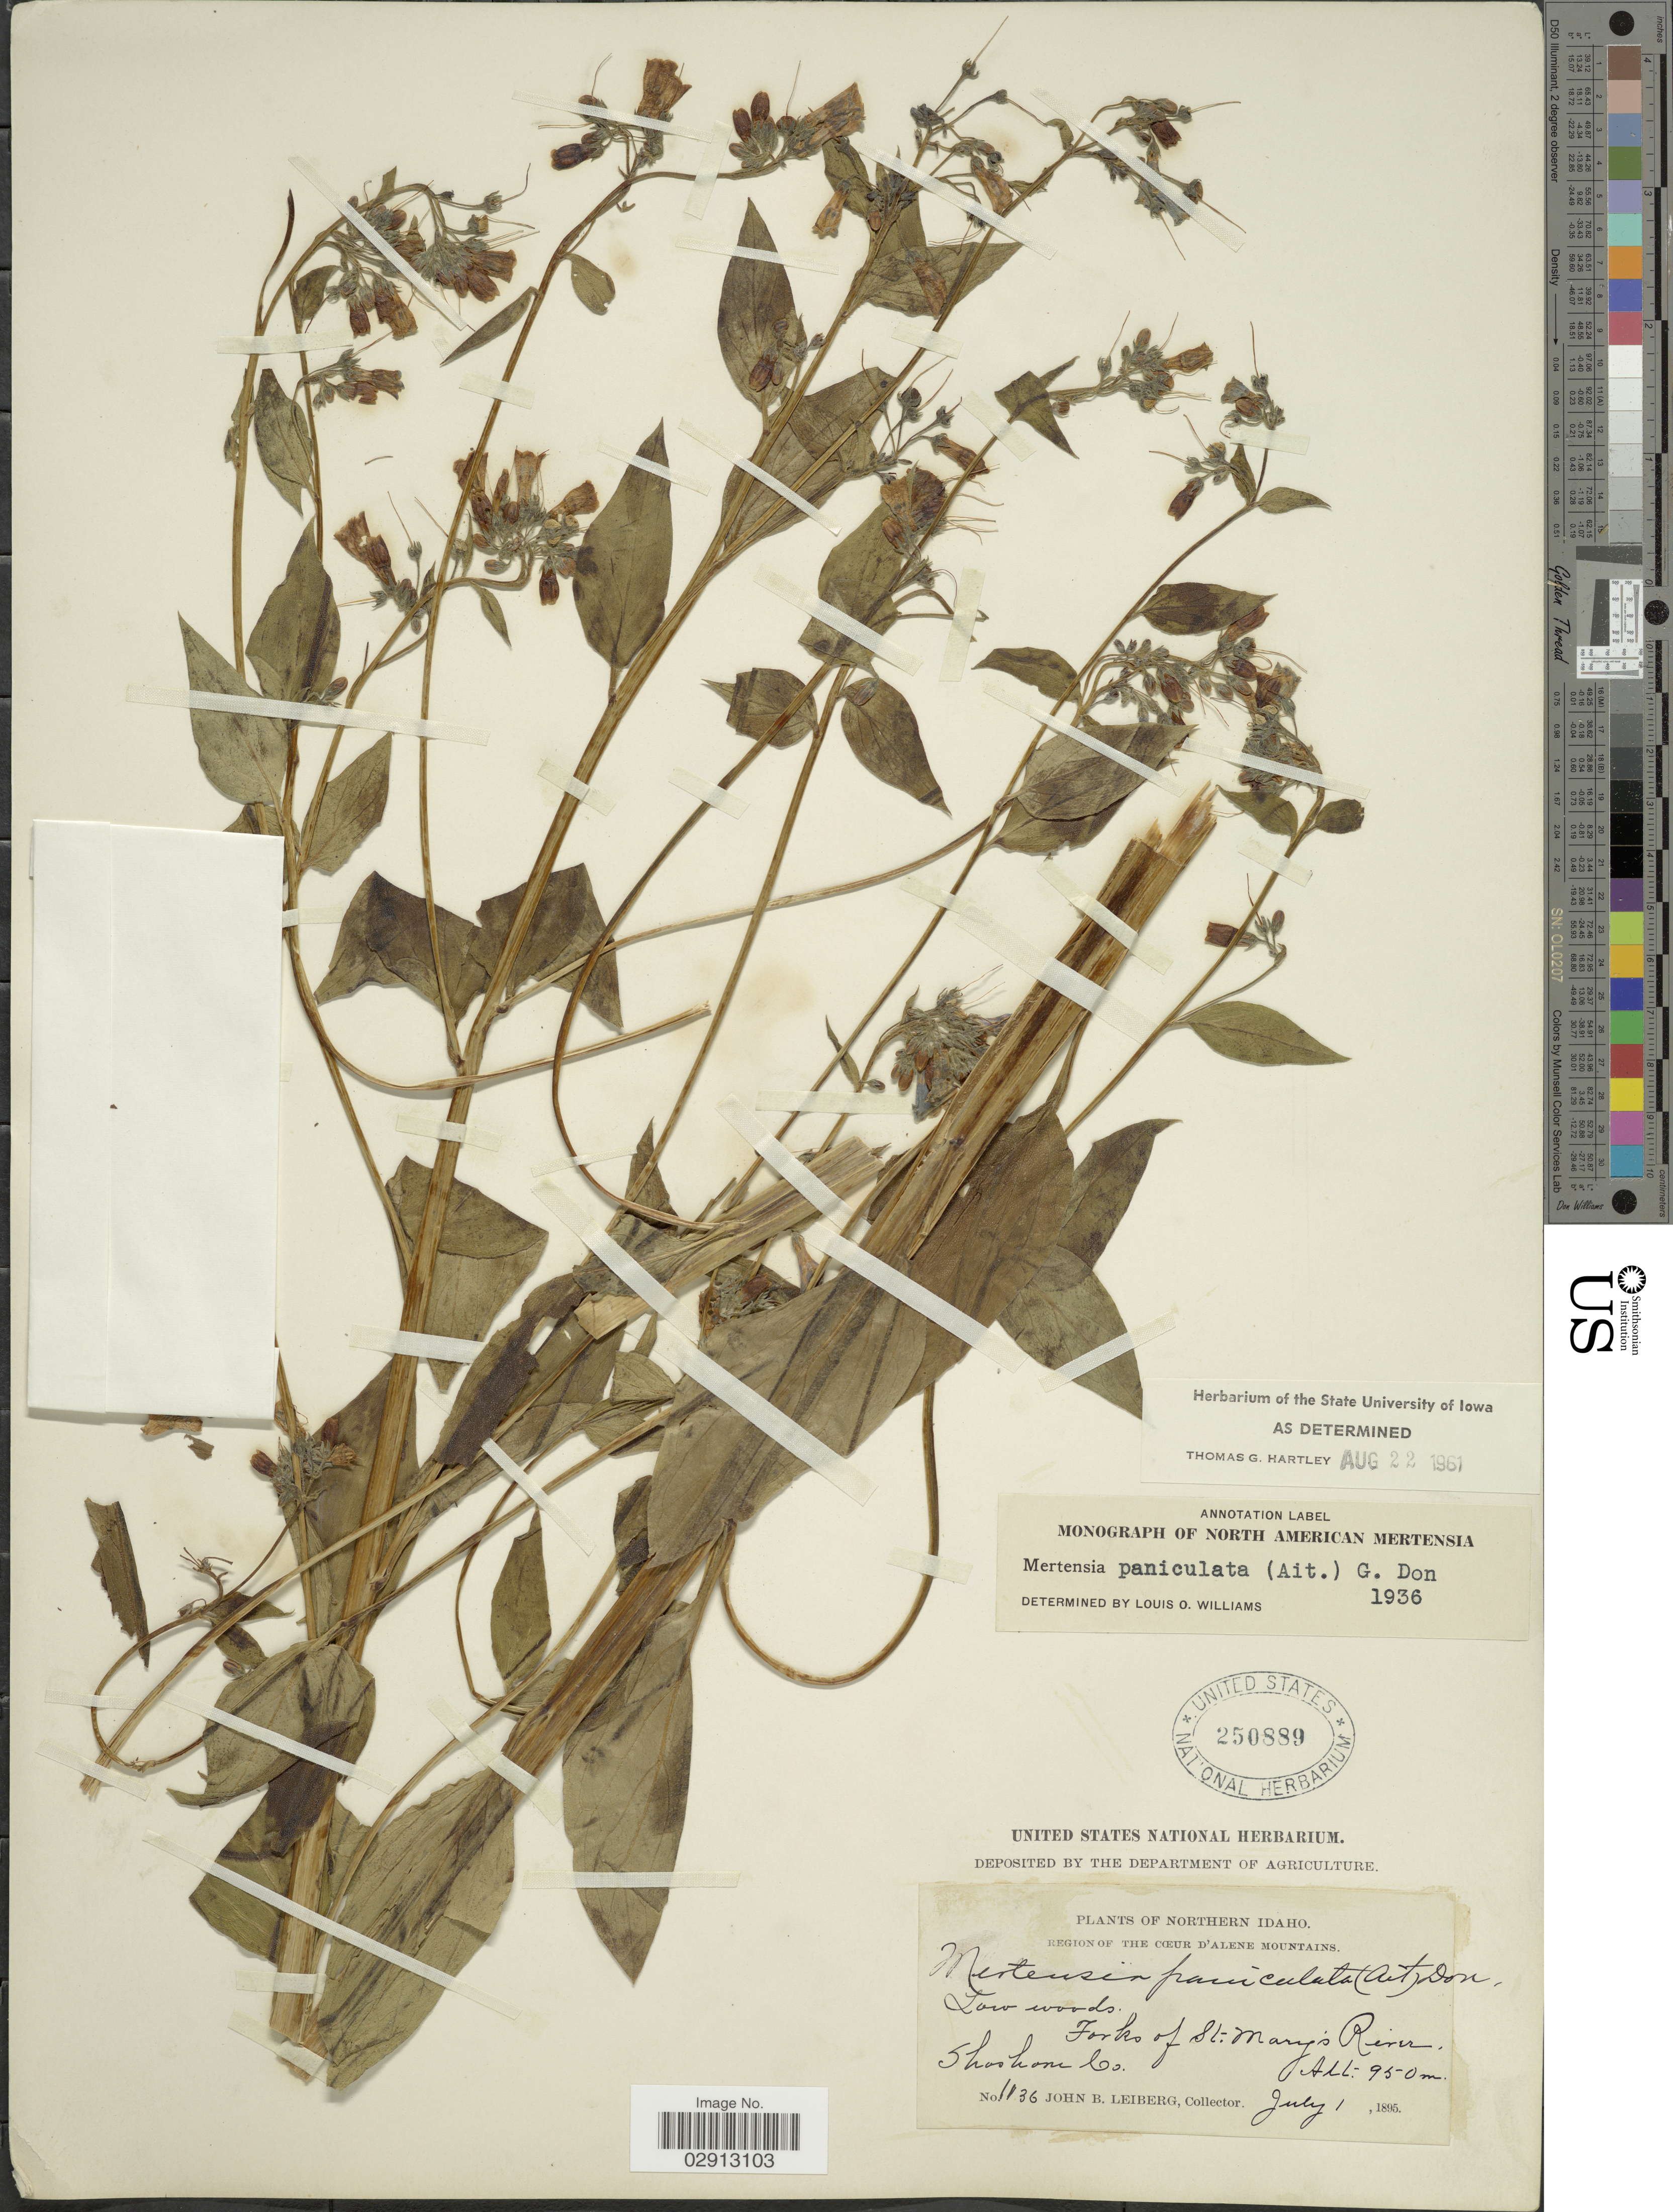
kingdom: Plantae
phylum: Tracheophyta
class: Magnoliopsida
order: Boraginales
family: Boraginaceae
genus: Mertensia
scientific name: Mertensia paniculata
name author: (Aiton) G. Don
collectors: J. B. Leiberg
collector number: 1136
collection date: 1895-07-01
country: United States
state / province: Idaho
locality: Northern Idaho. Region of the Coeur D'Alene Mountains. Forks of St. Mary's River. Shoshone Co.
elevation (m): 950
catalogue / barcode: US 250889